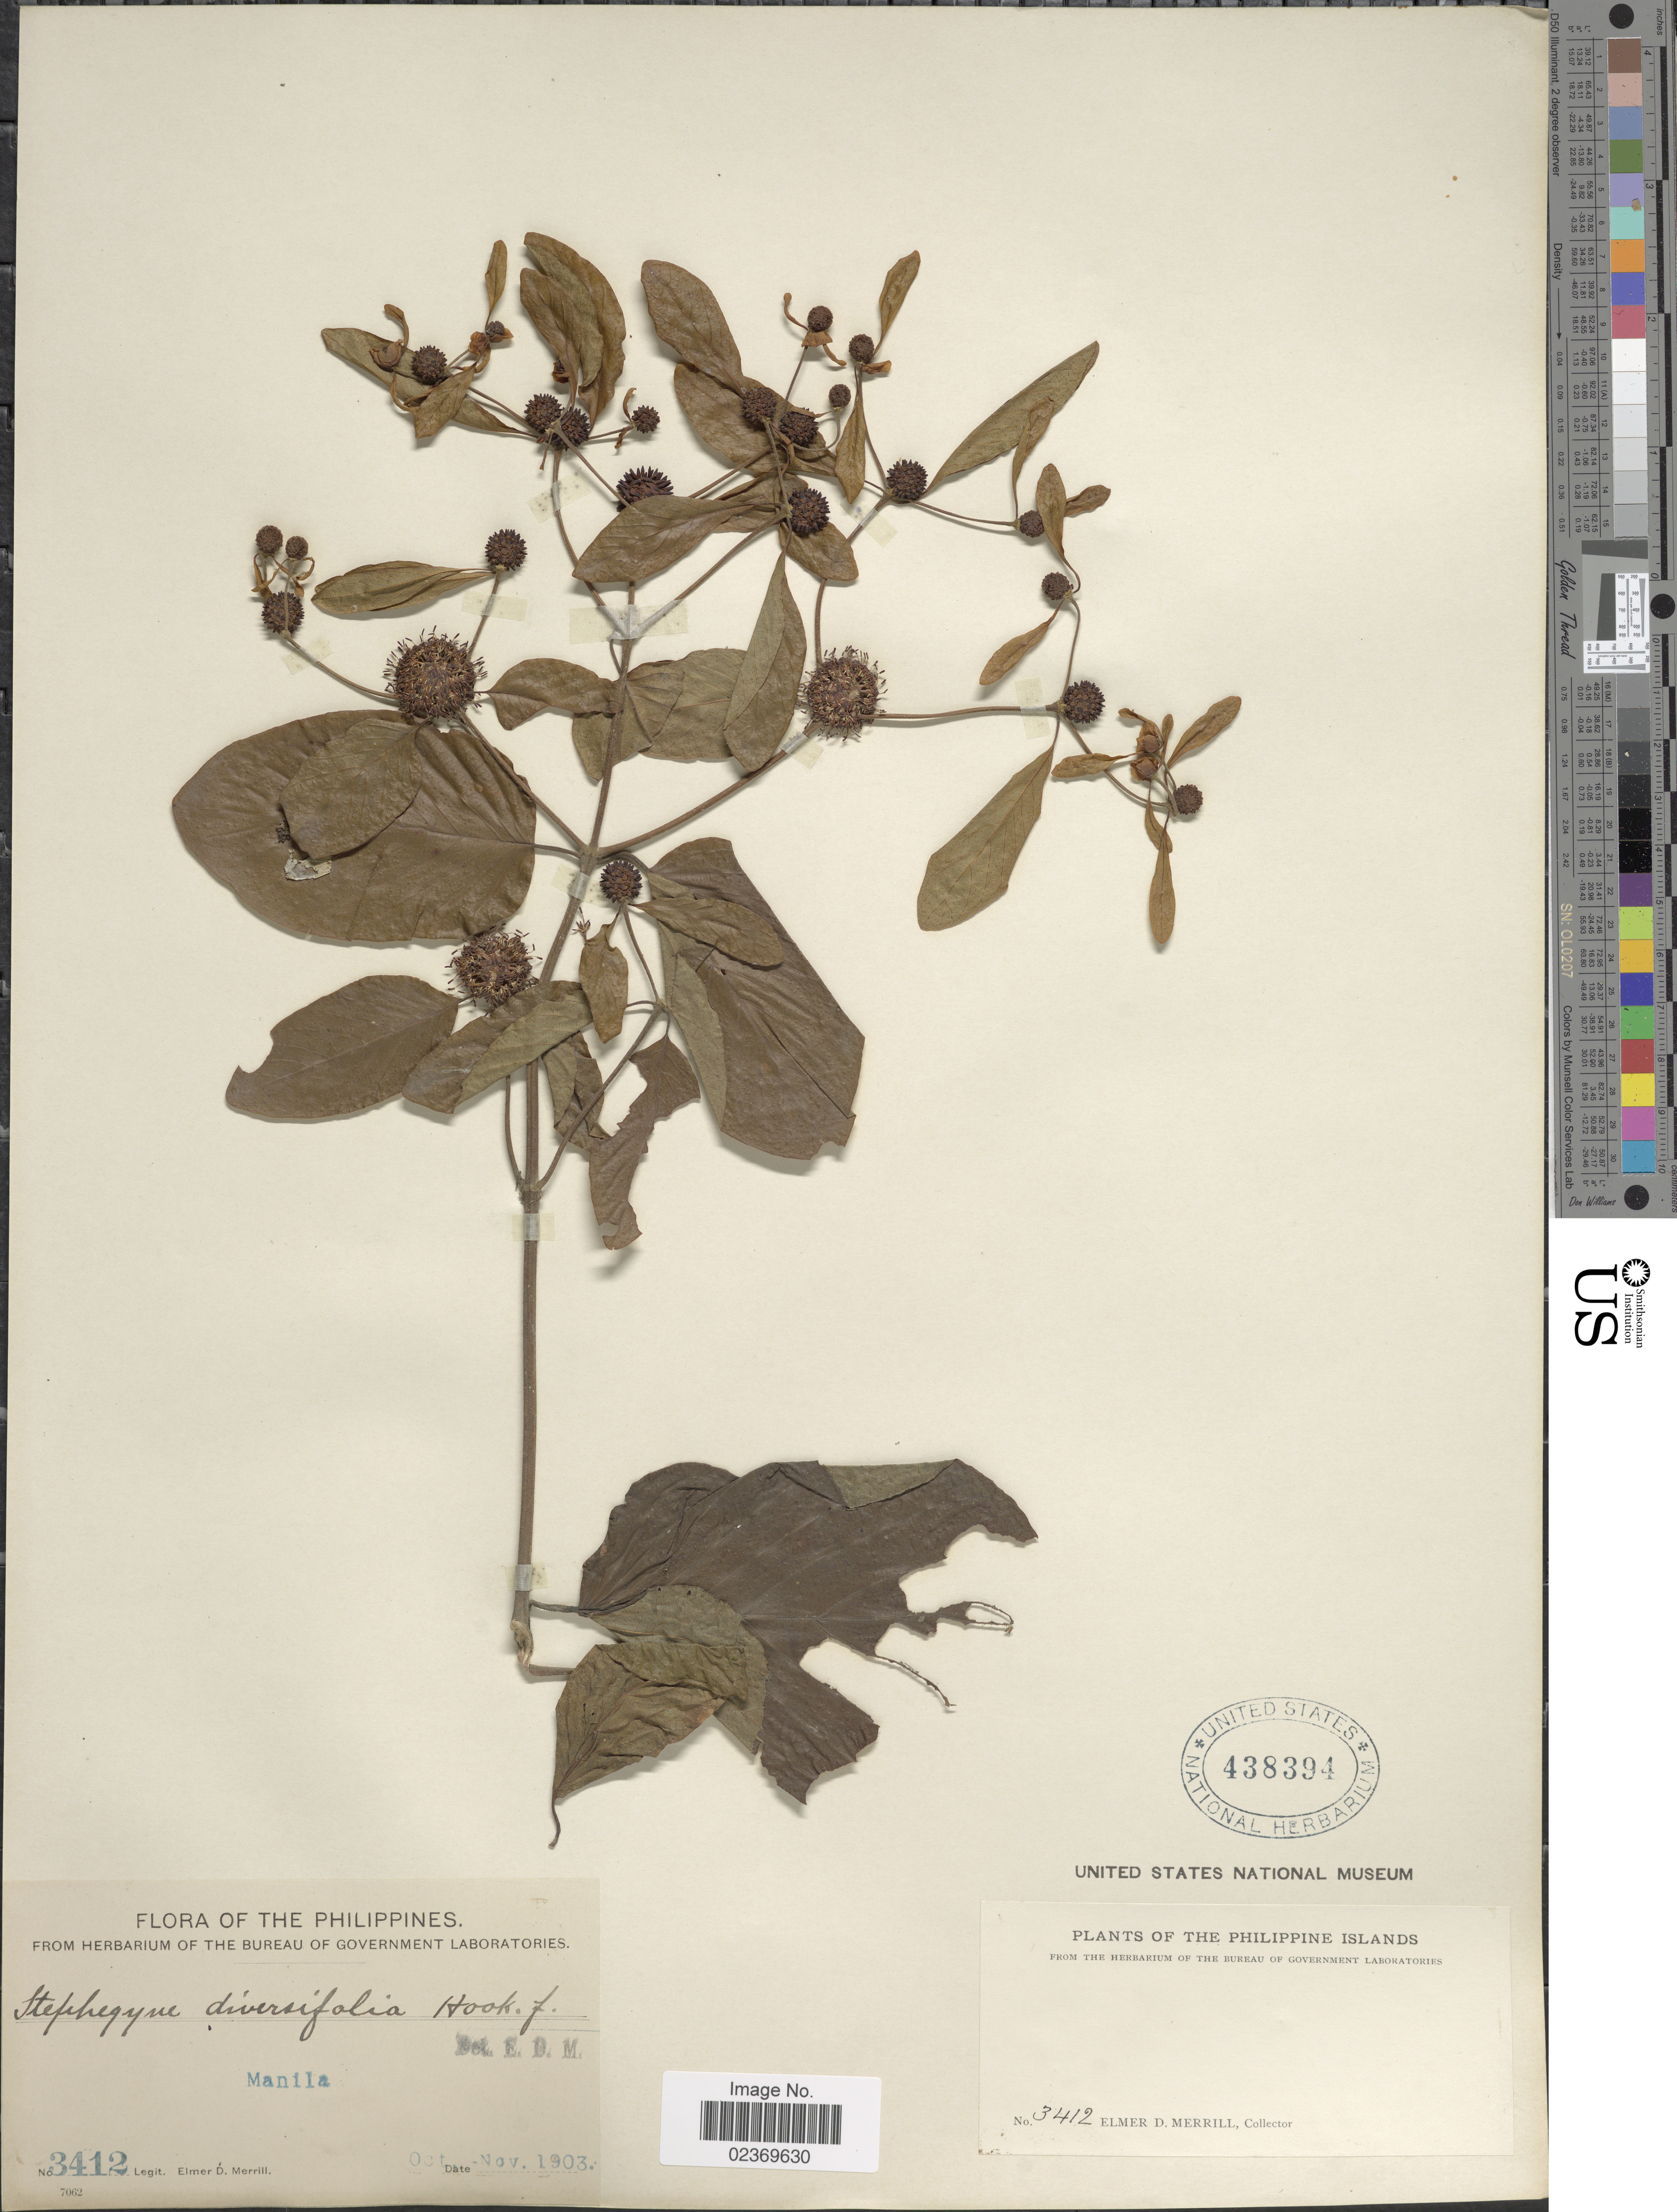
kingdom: Plantae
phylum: Tracheophyta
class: Magnoliopsida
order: Gentianales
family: Rubiaceae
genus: Mitragyna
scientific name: Mitragyna rotundifolia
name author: (Roxb.) Kuntze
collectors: E. D. Merrill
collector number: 3412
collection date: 1903-10/1903-11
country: Philippines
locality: Manila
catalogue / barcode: US 438394